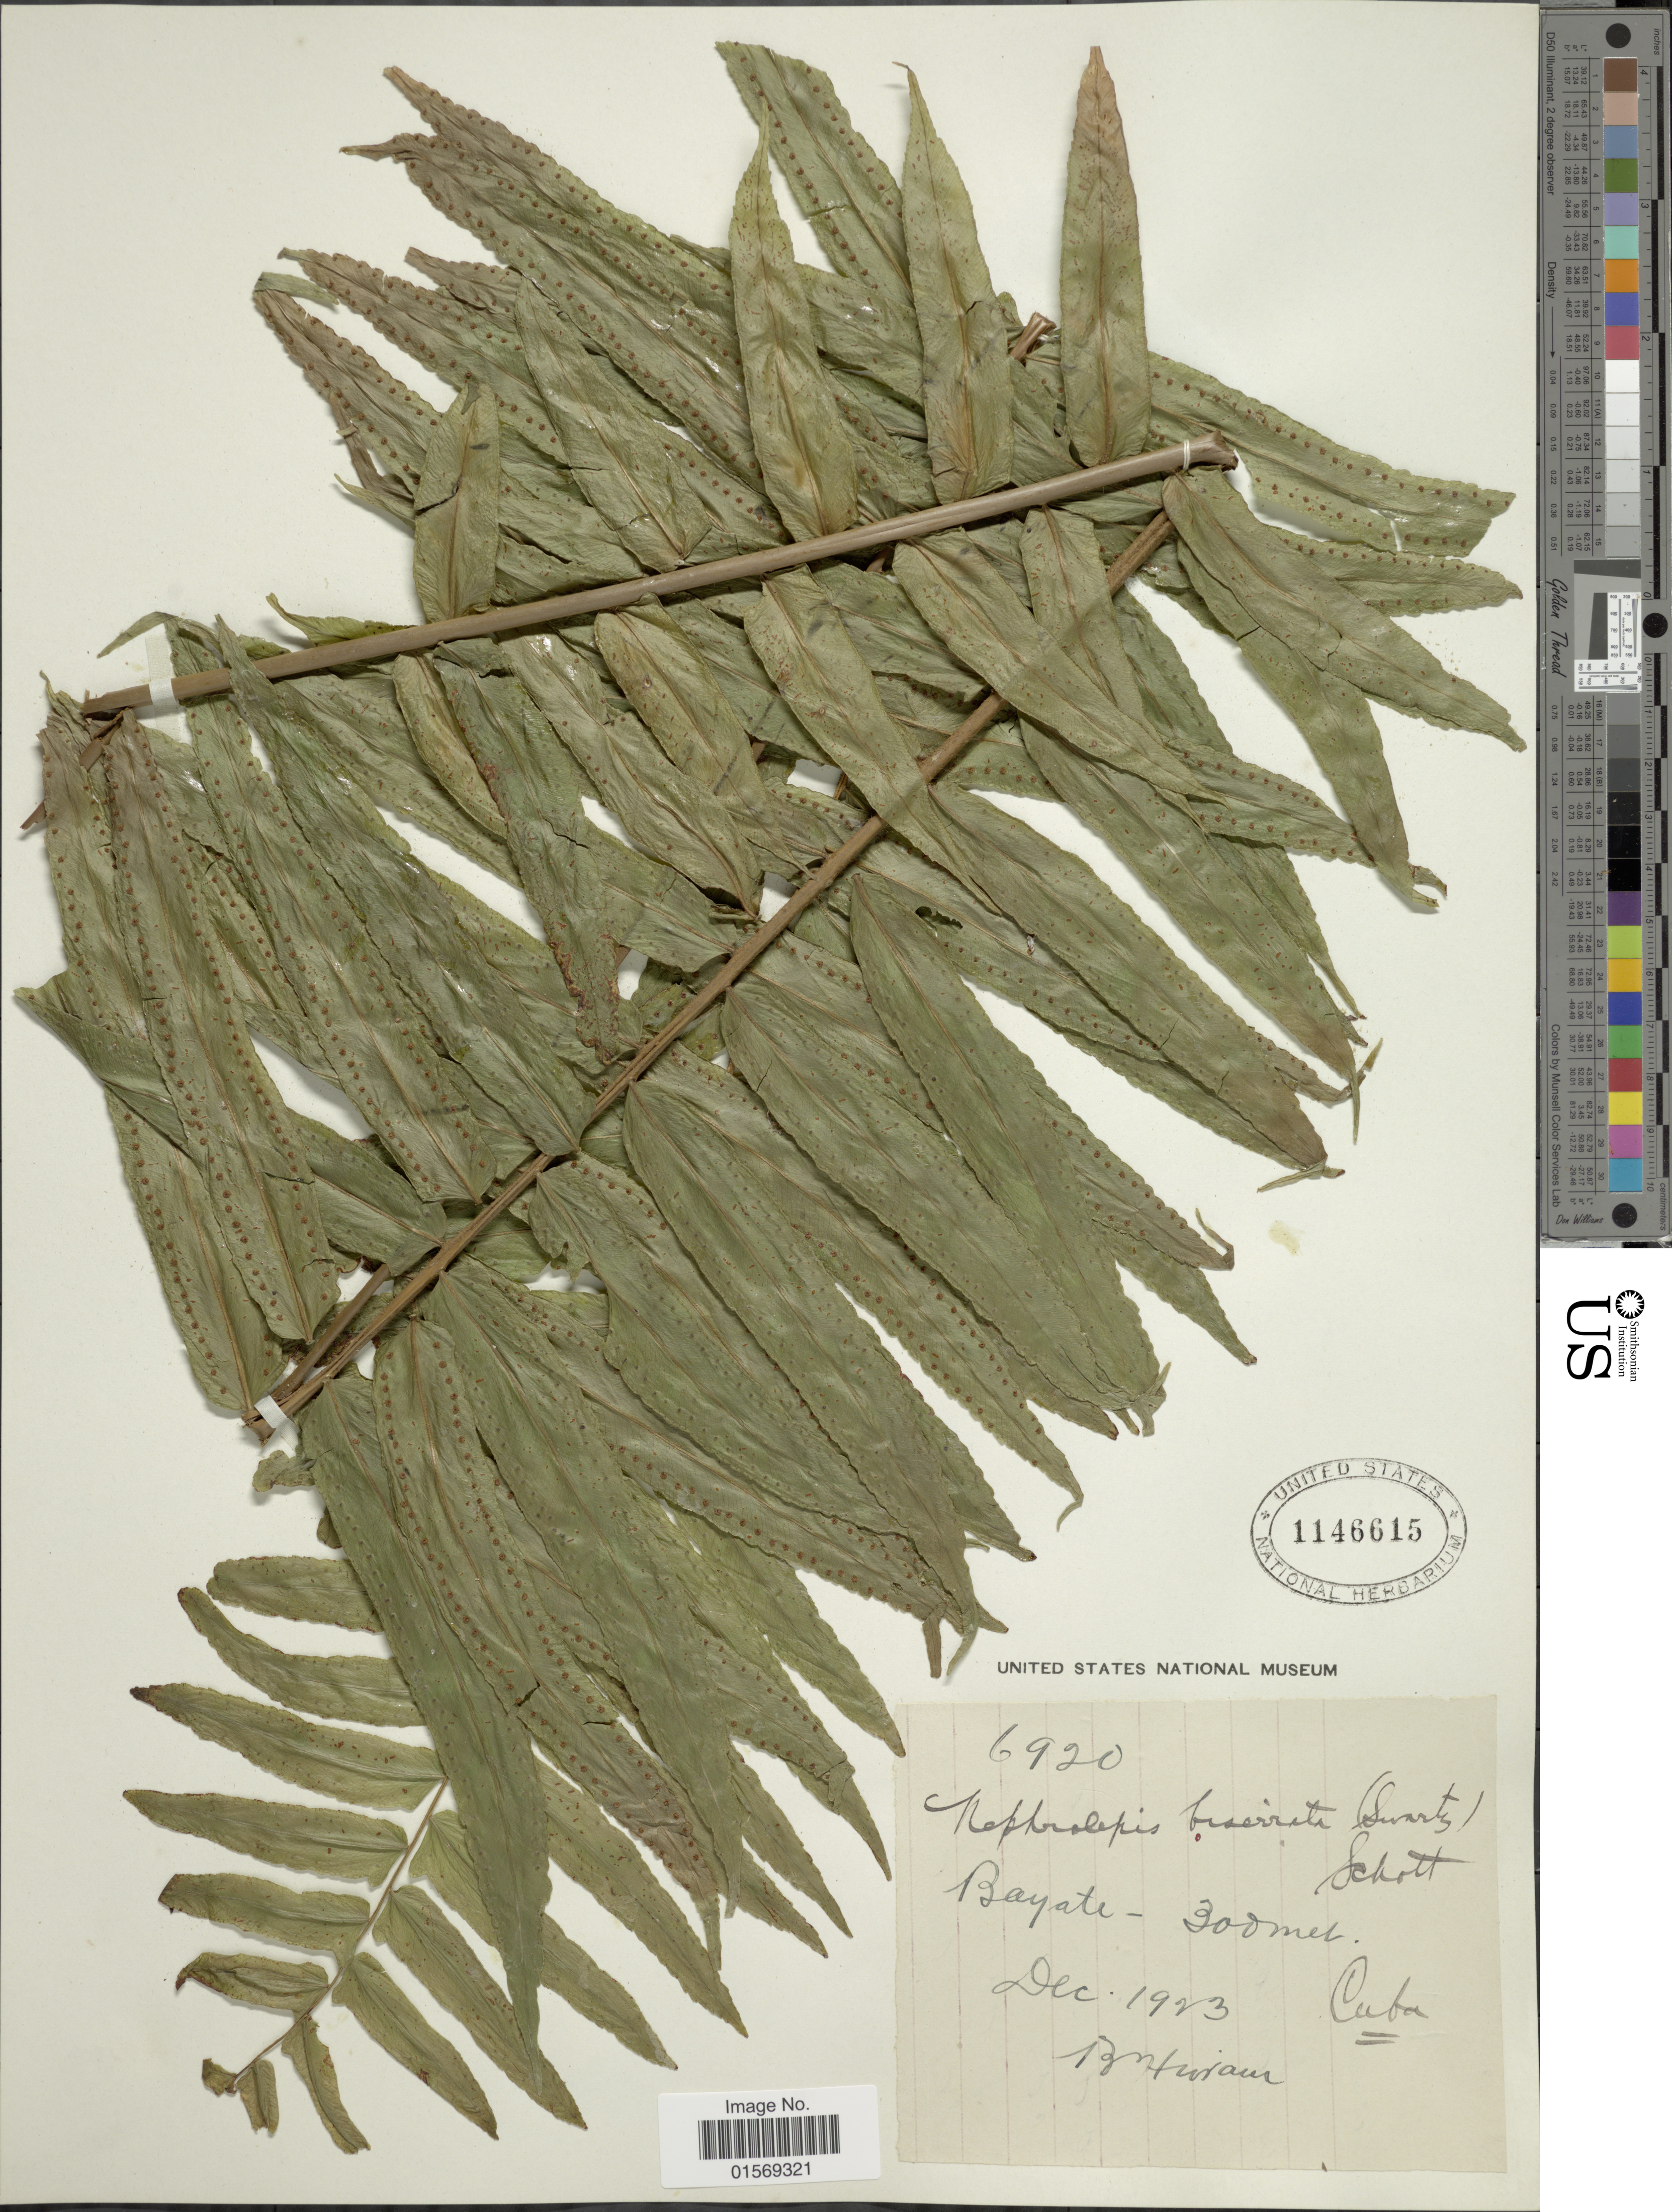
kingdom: Plantae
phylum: Tracheophyta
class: Polypodiopsida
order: Polypodiales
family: Nephrolepidaceae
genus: Nephrolepis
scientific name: Nephrolepis biserrata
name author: (Sw.) Schott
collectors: Bro. Hioram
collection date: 1923-12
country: Cuba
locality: Bayate, Cuba.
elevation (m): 300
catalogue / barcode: US 1146615